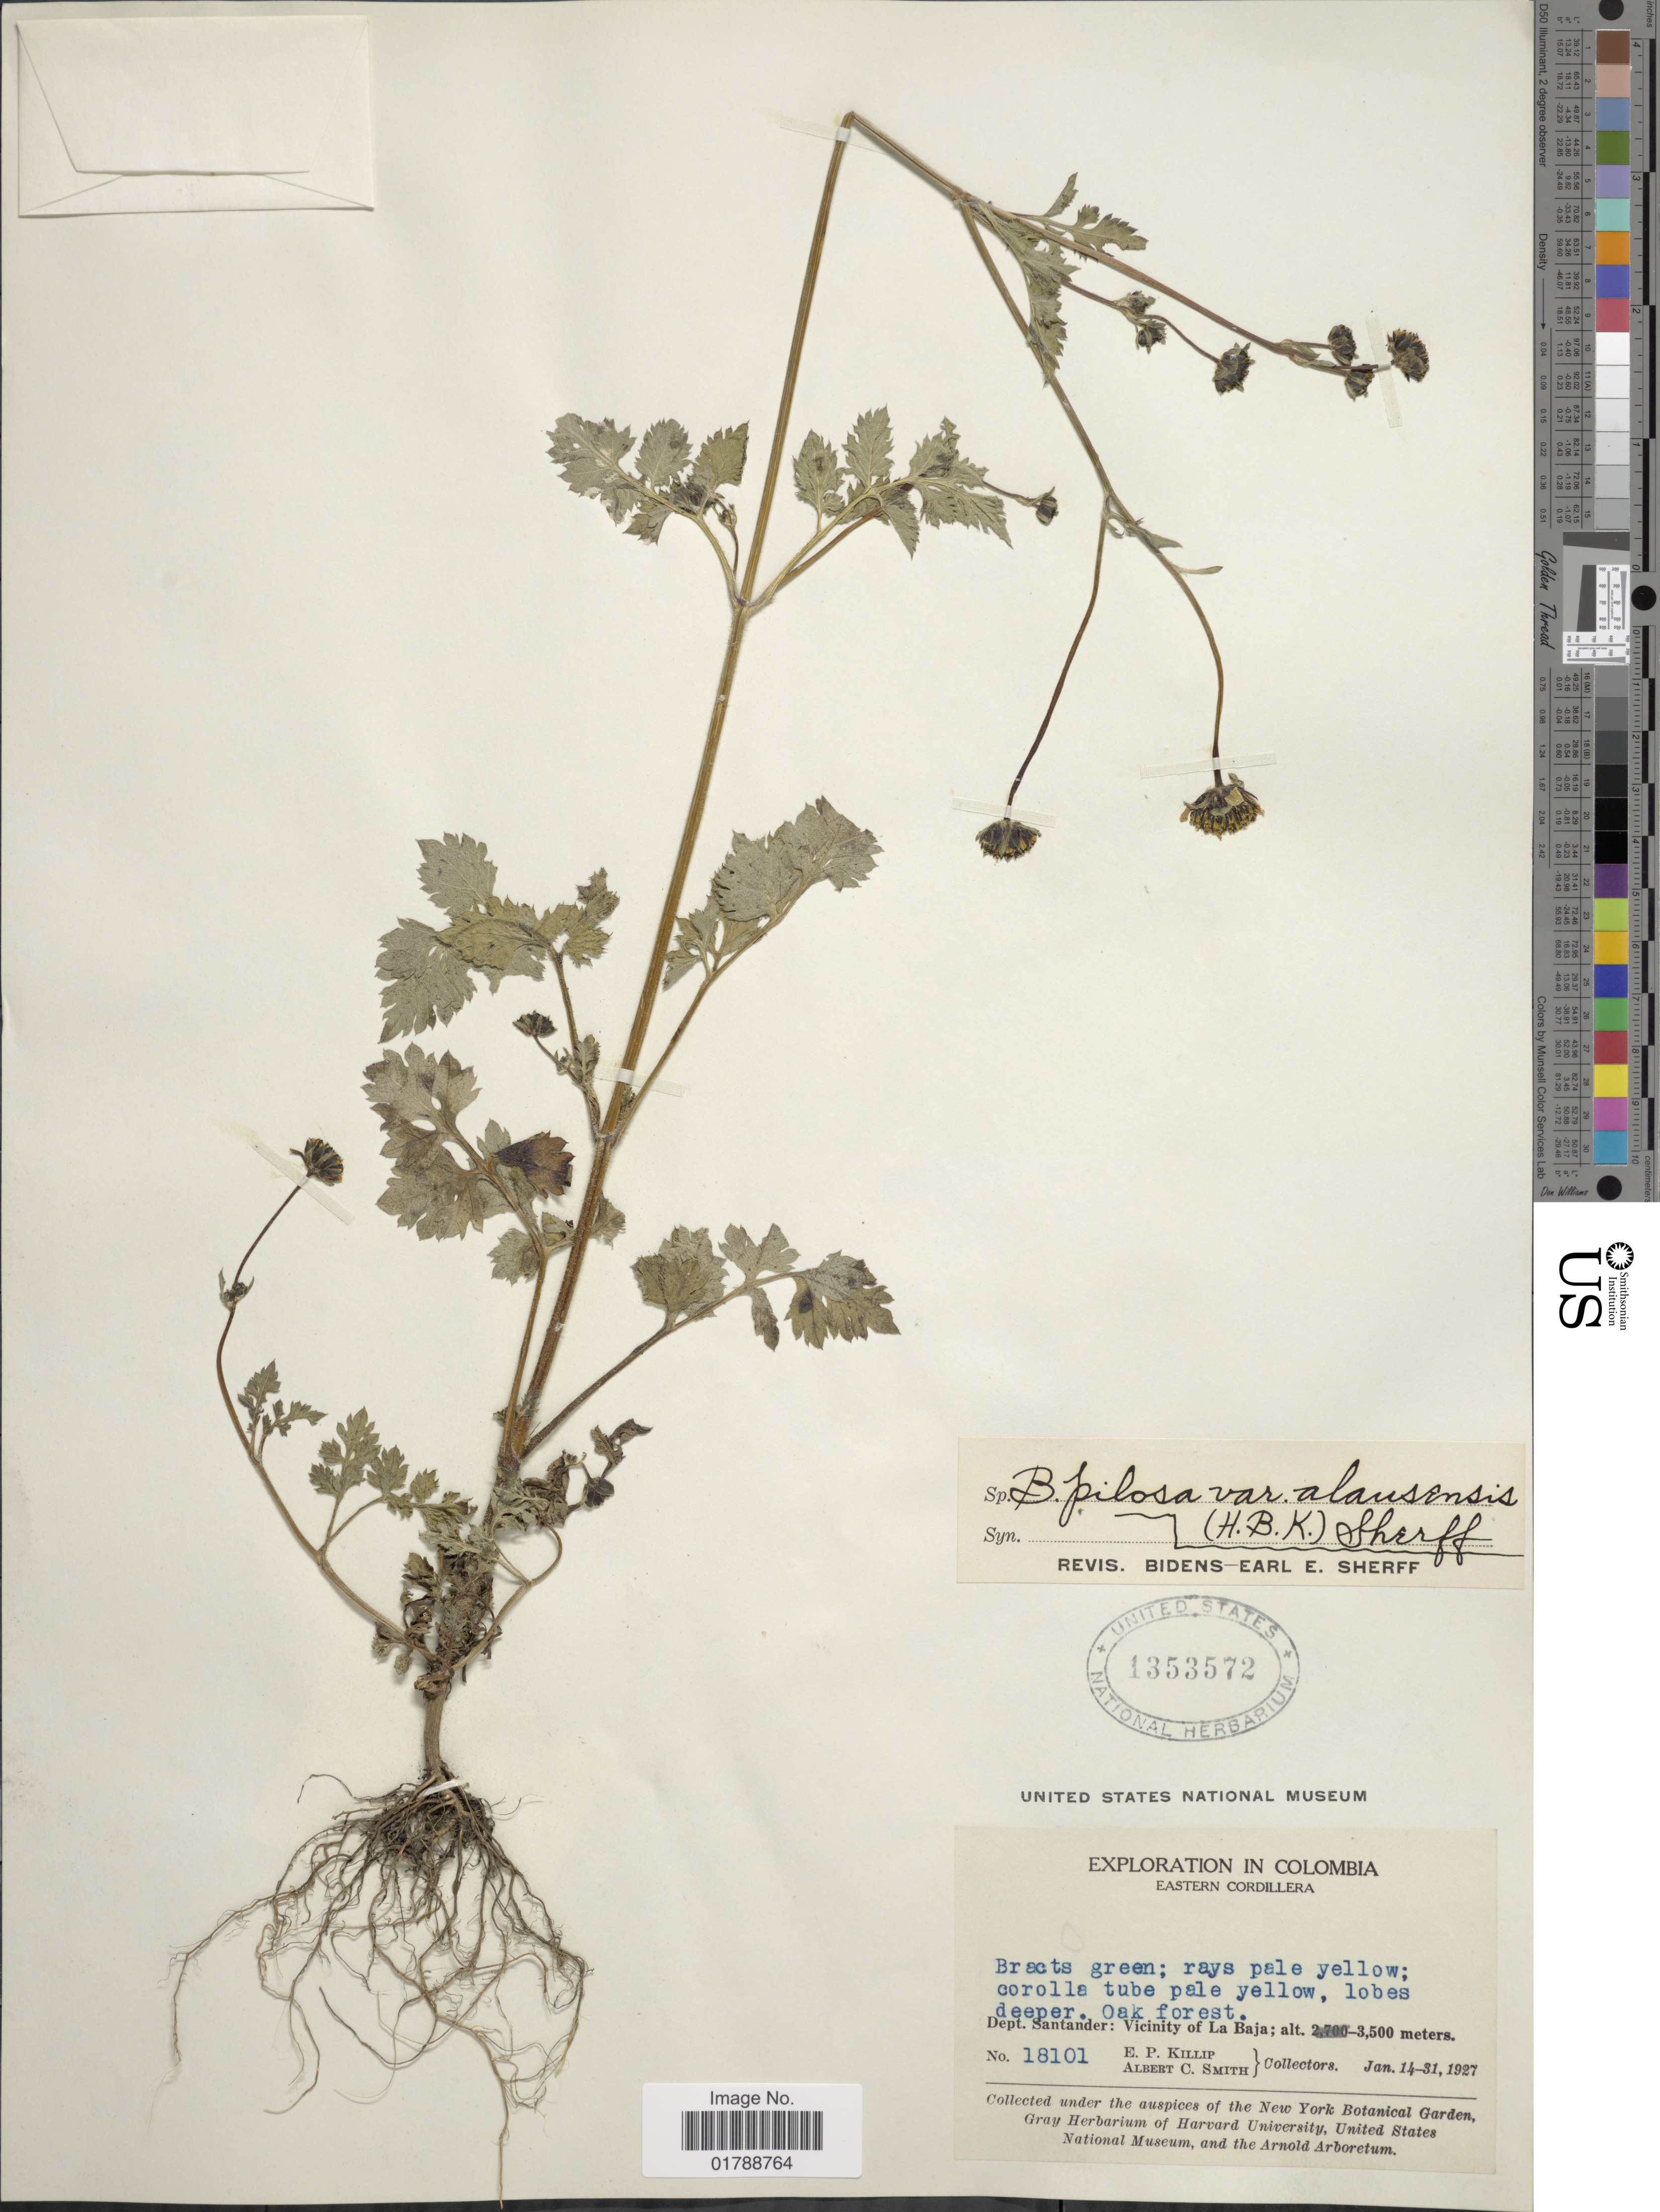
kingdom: Plantae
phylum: Tracheophyta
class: Magnoliopsida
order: Asterales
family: Asteraceae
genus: Bidens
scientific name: Bidens pilosa var. alausensis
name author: Sherff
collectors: E. P. Killip & A. C. Smith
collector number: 18101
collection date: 1927-01-14/1927-01-31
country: Colombia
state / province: Santander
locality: Eastern Cordillera. Vicinity of La Baja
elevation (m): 3500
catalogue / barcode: US 1353572